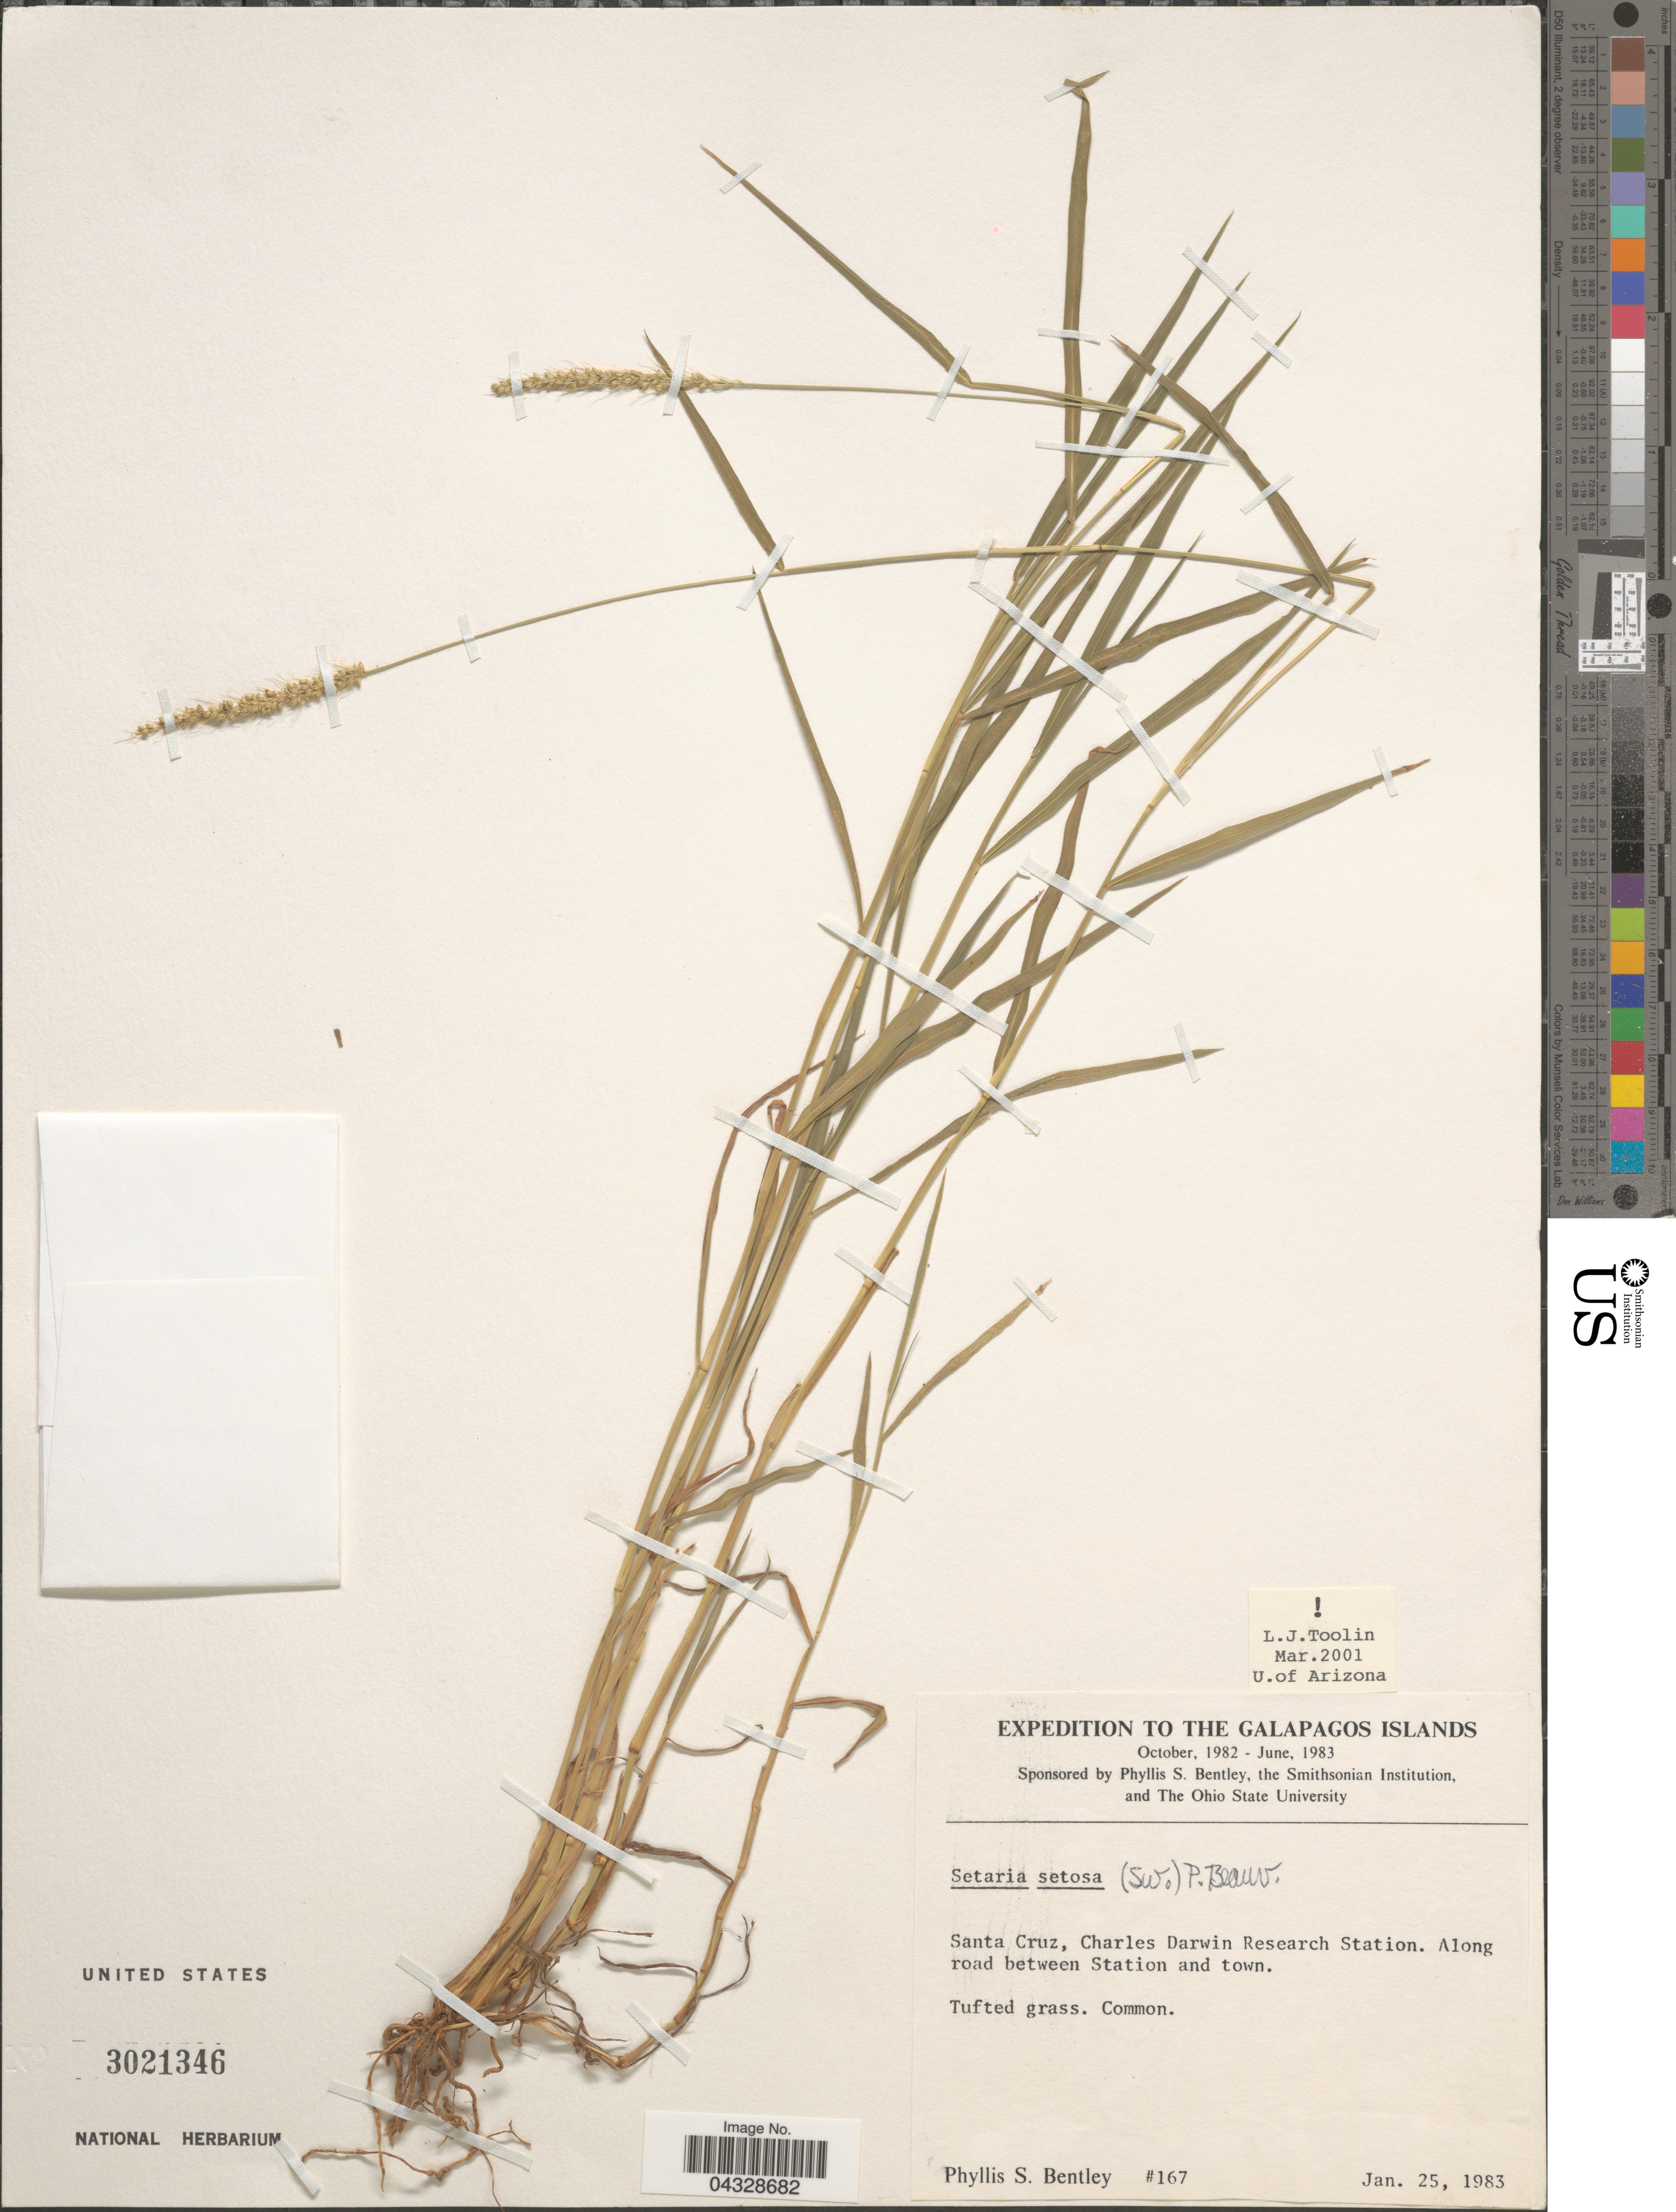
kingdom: Plantae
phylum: Tracheophyta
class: Liliopsida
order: Poales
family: Poaceae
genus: Setaria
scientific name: Setaria setosa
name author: (Sw.) P. Beauv.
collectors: P. S. Bentley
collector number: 167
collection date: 1983-01-25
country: Ecuador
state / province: Colón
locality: Expedition to the Galapagos Islands. Santa Cruz, Charles Darwin Research Station. Along road between Station and town.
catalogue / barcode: US 3021346